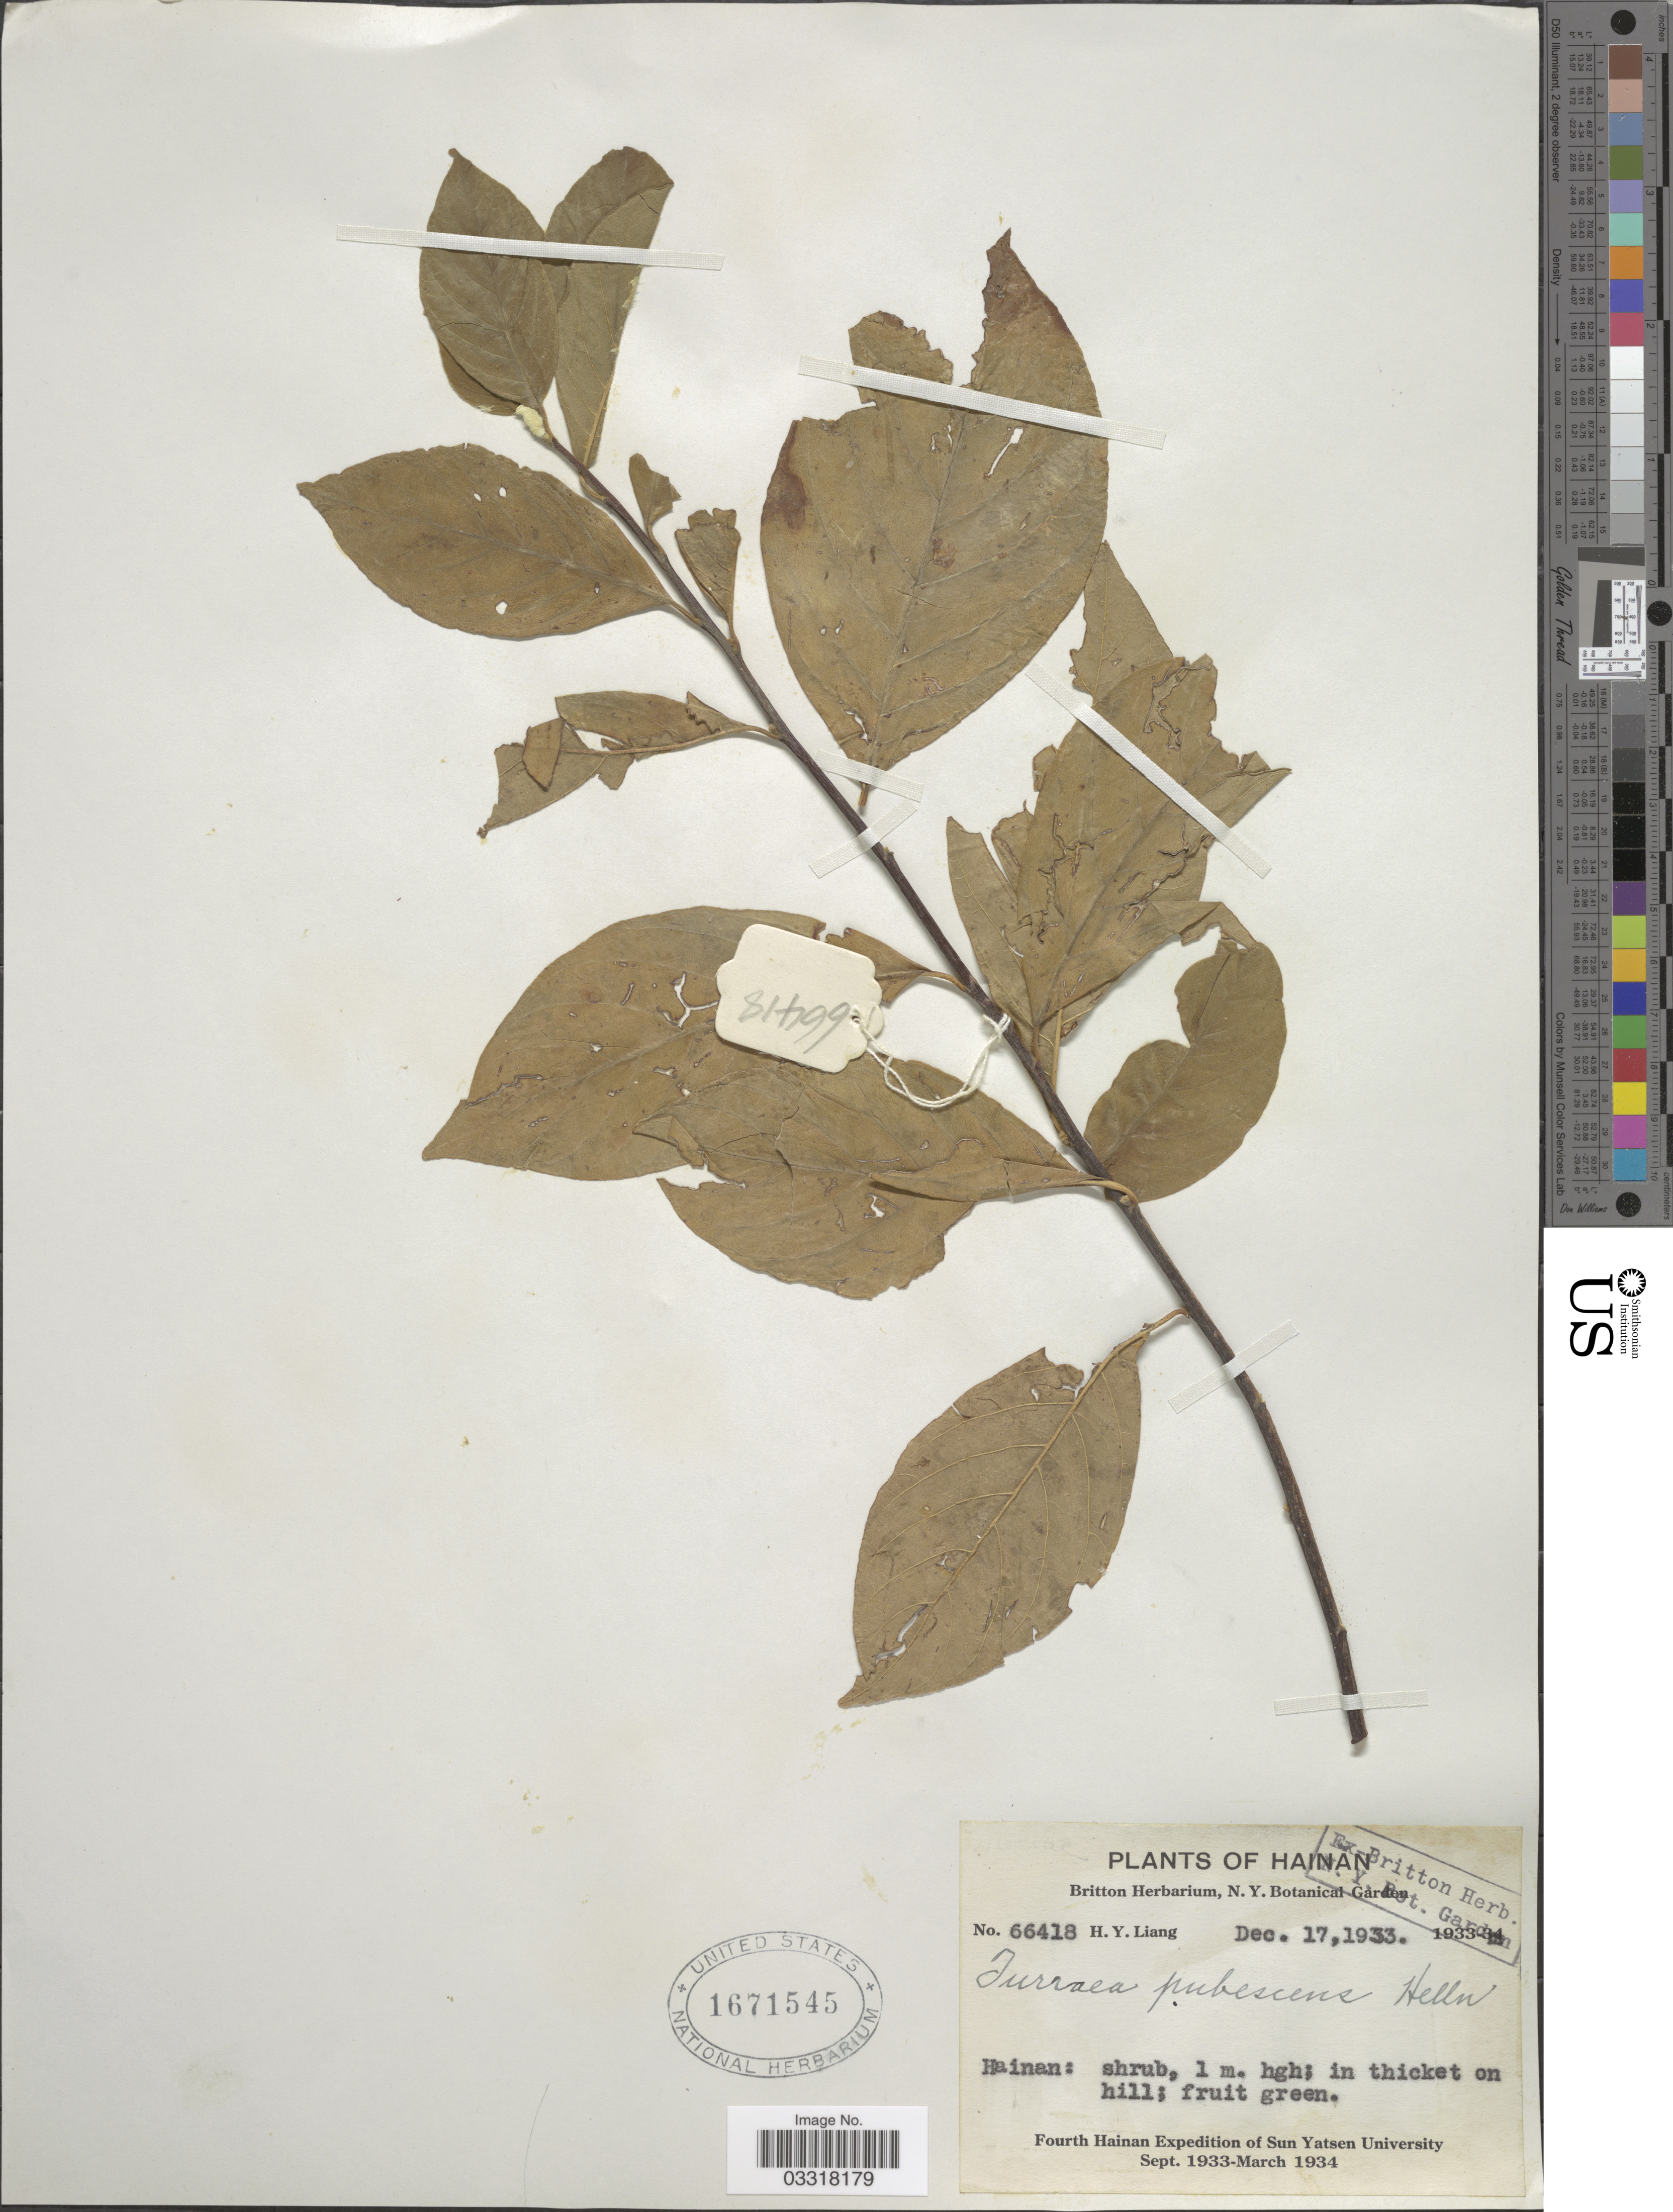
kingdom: Plantae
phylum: Tracheophyta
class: Magnoliopsida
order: Sapindales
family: Meliaceae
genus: Turraea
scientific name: Turraea pubescens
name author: Hell.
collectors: H. Y. Liang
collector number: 66418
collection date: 1933-12-17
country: China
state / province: Hainan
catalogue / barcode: US 1671545